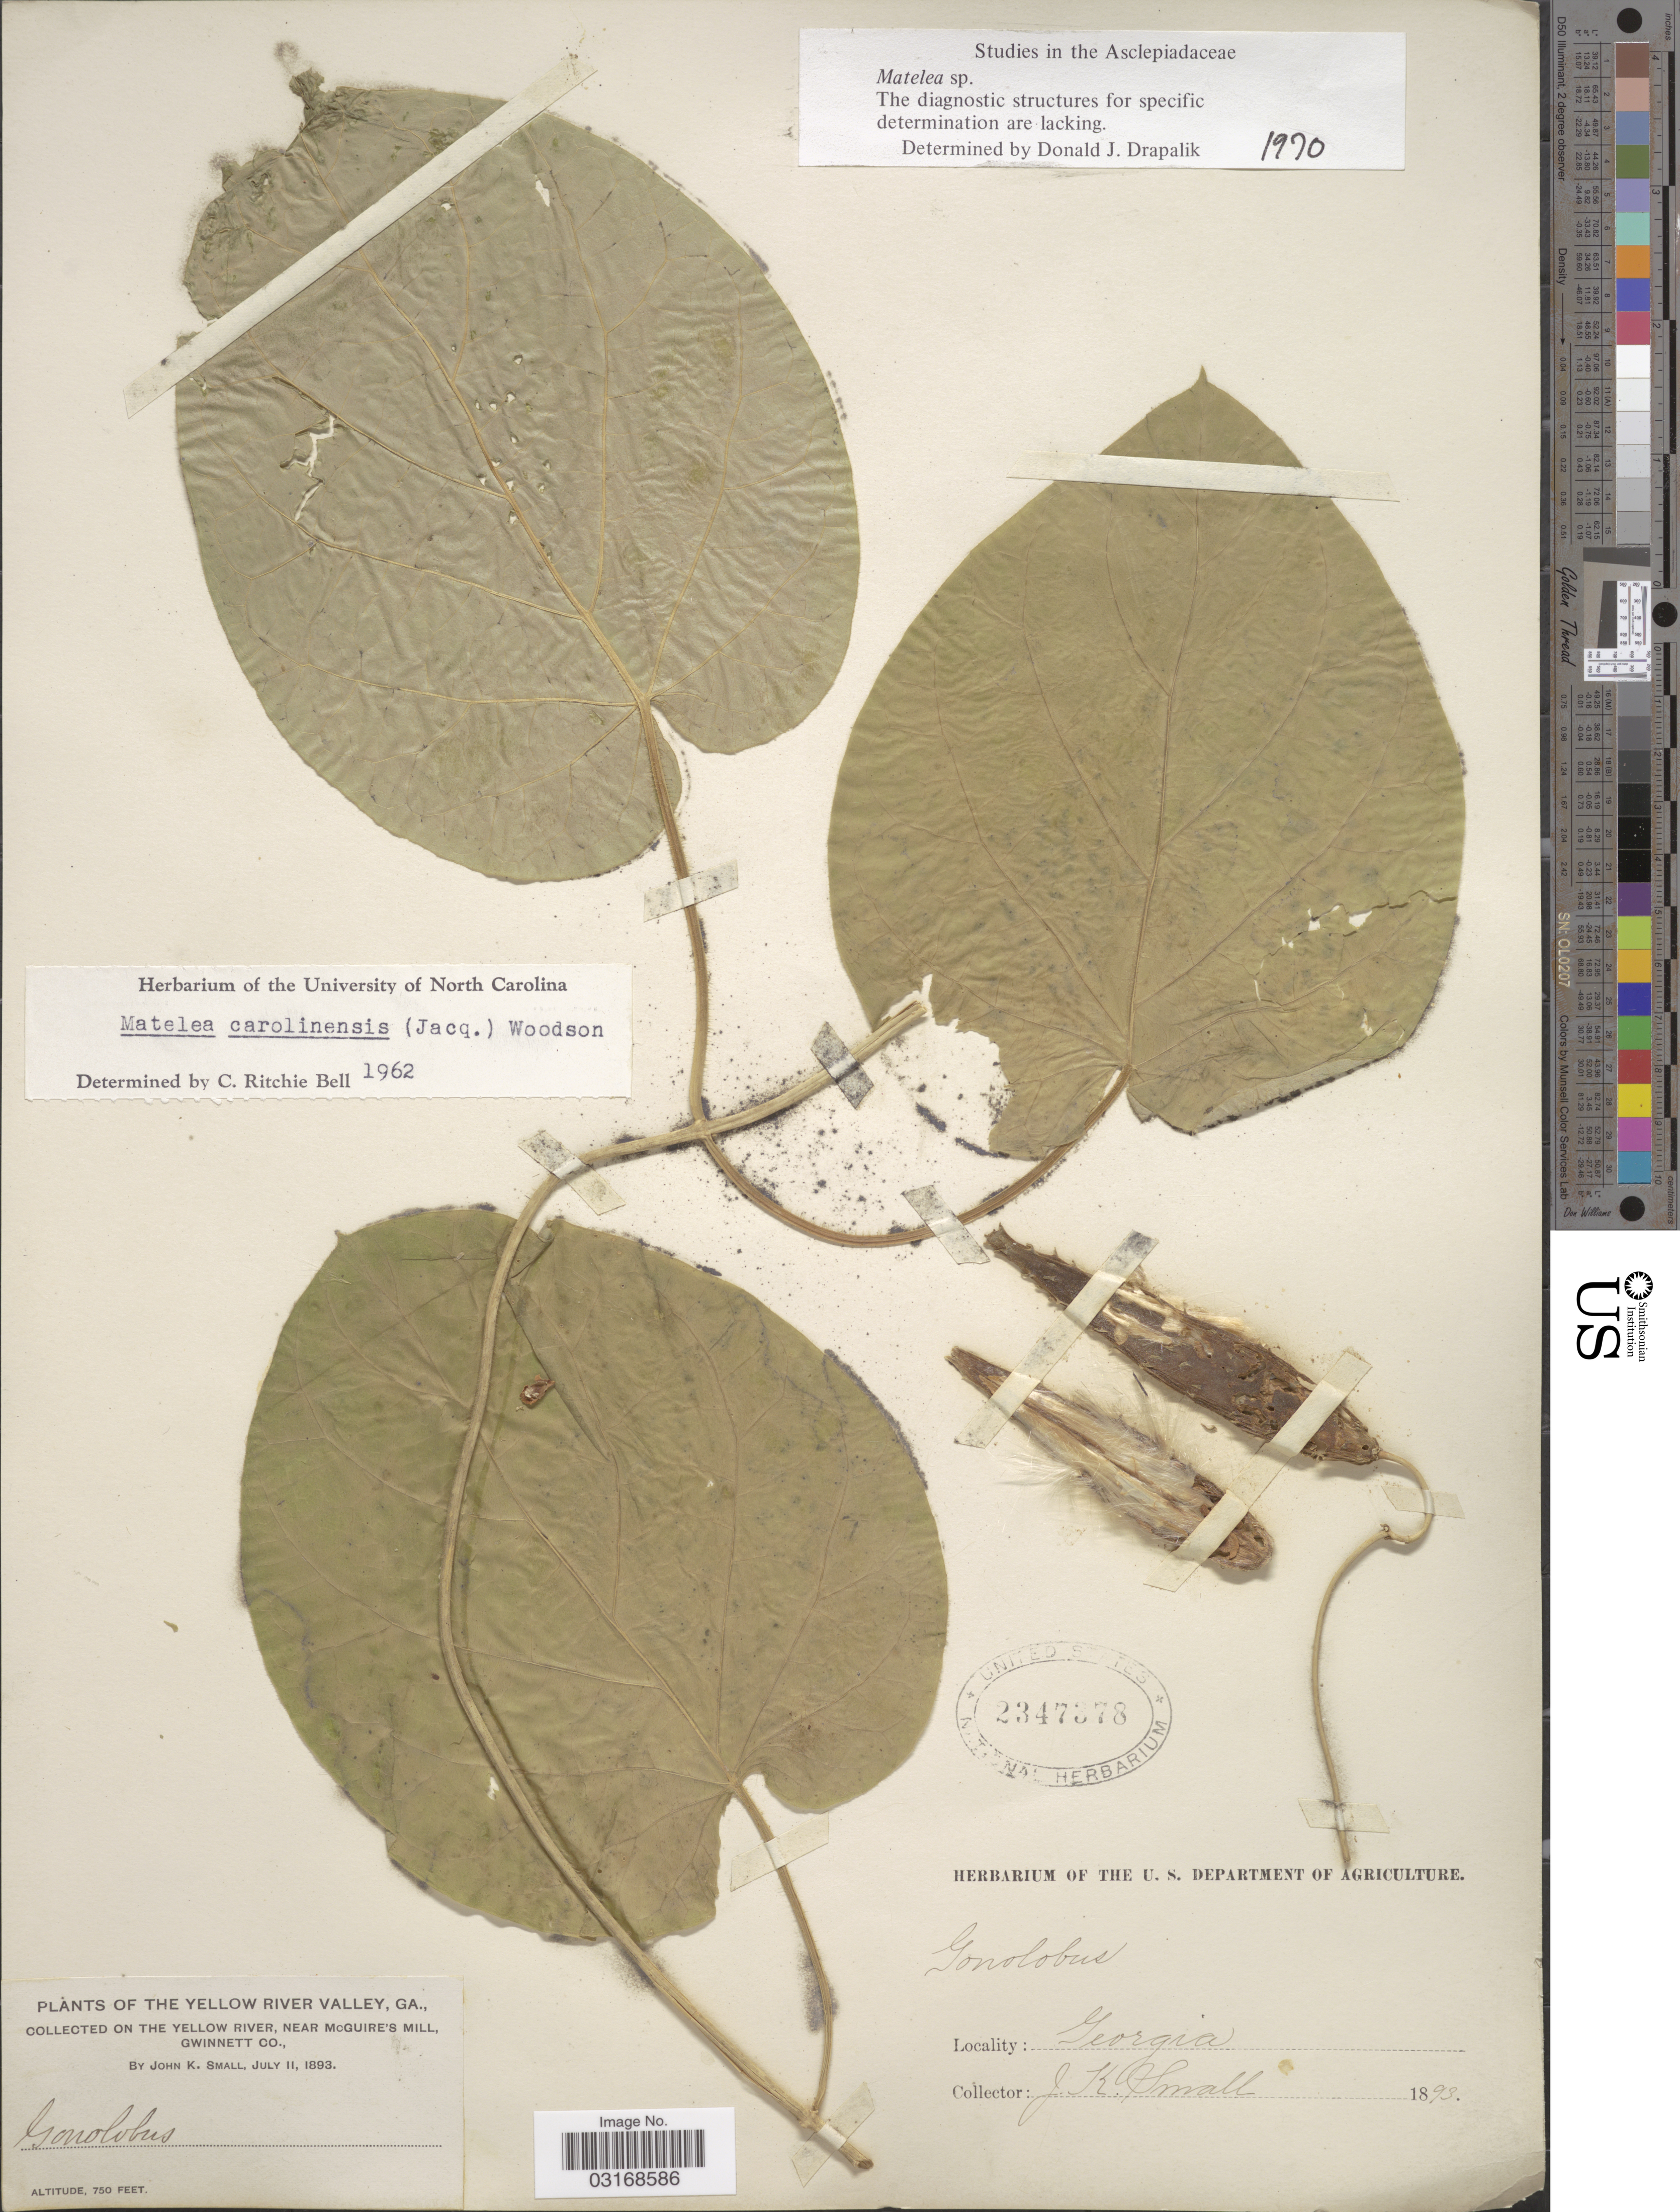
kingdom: Plantae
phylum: Tracheophyta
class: Magnoliopsida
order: Gentianales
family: Apocynaceae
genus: Matelea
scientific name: Matelea sp.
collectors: J. K. Small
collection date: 1893-07-11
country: United States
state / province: Georgia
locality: The Yellow River Valley, Ga. The Yellow River, near McGuire's Mill, Gwinnett Co.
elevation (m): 229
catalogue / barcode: US 2347378